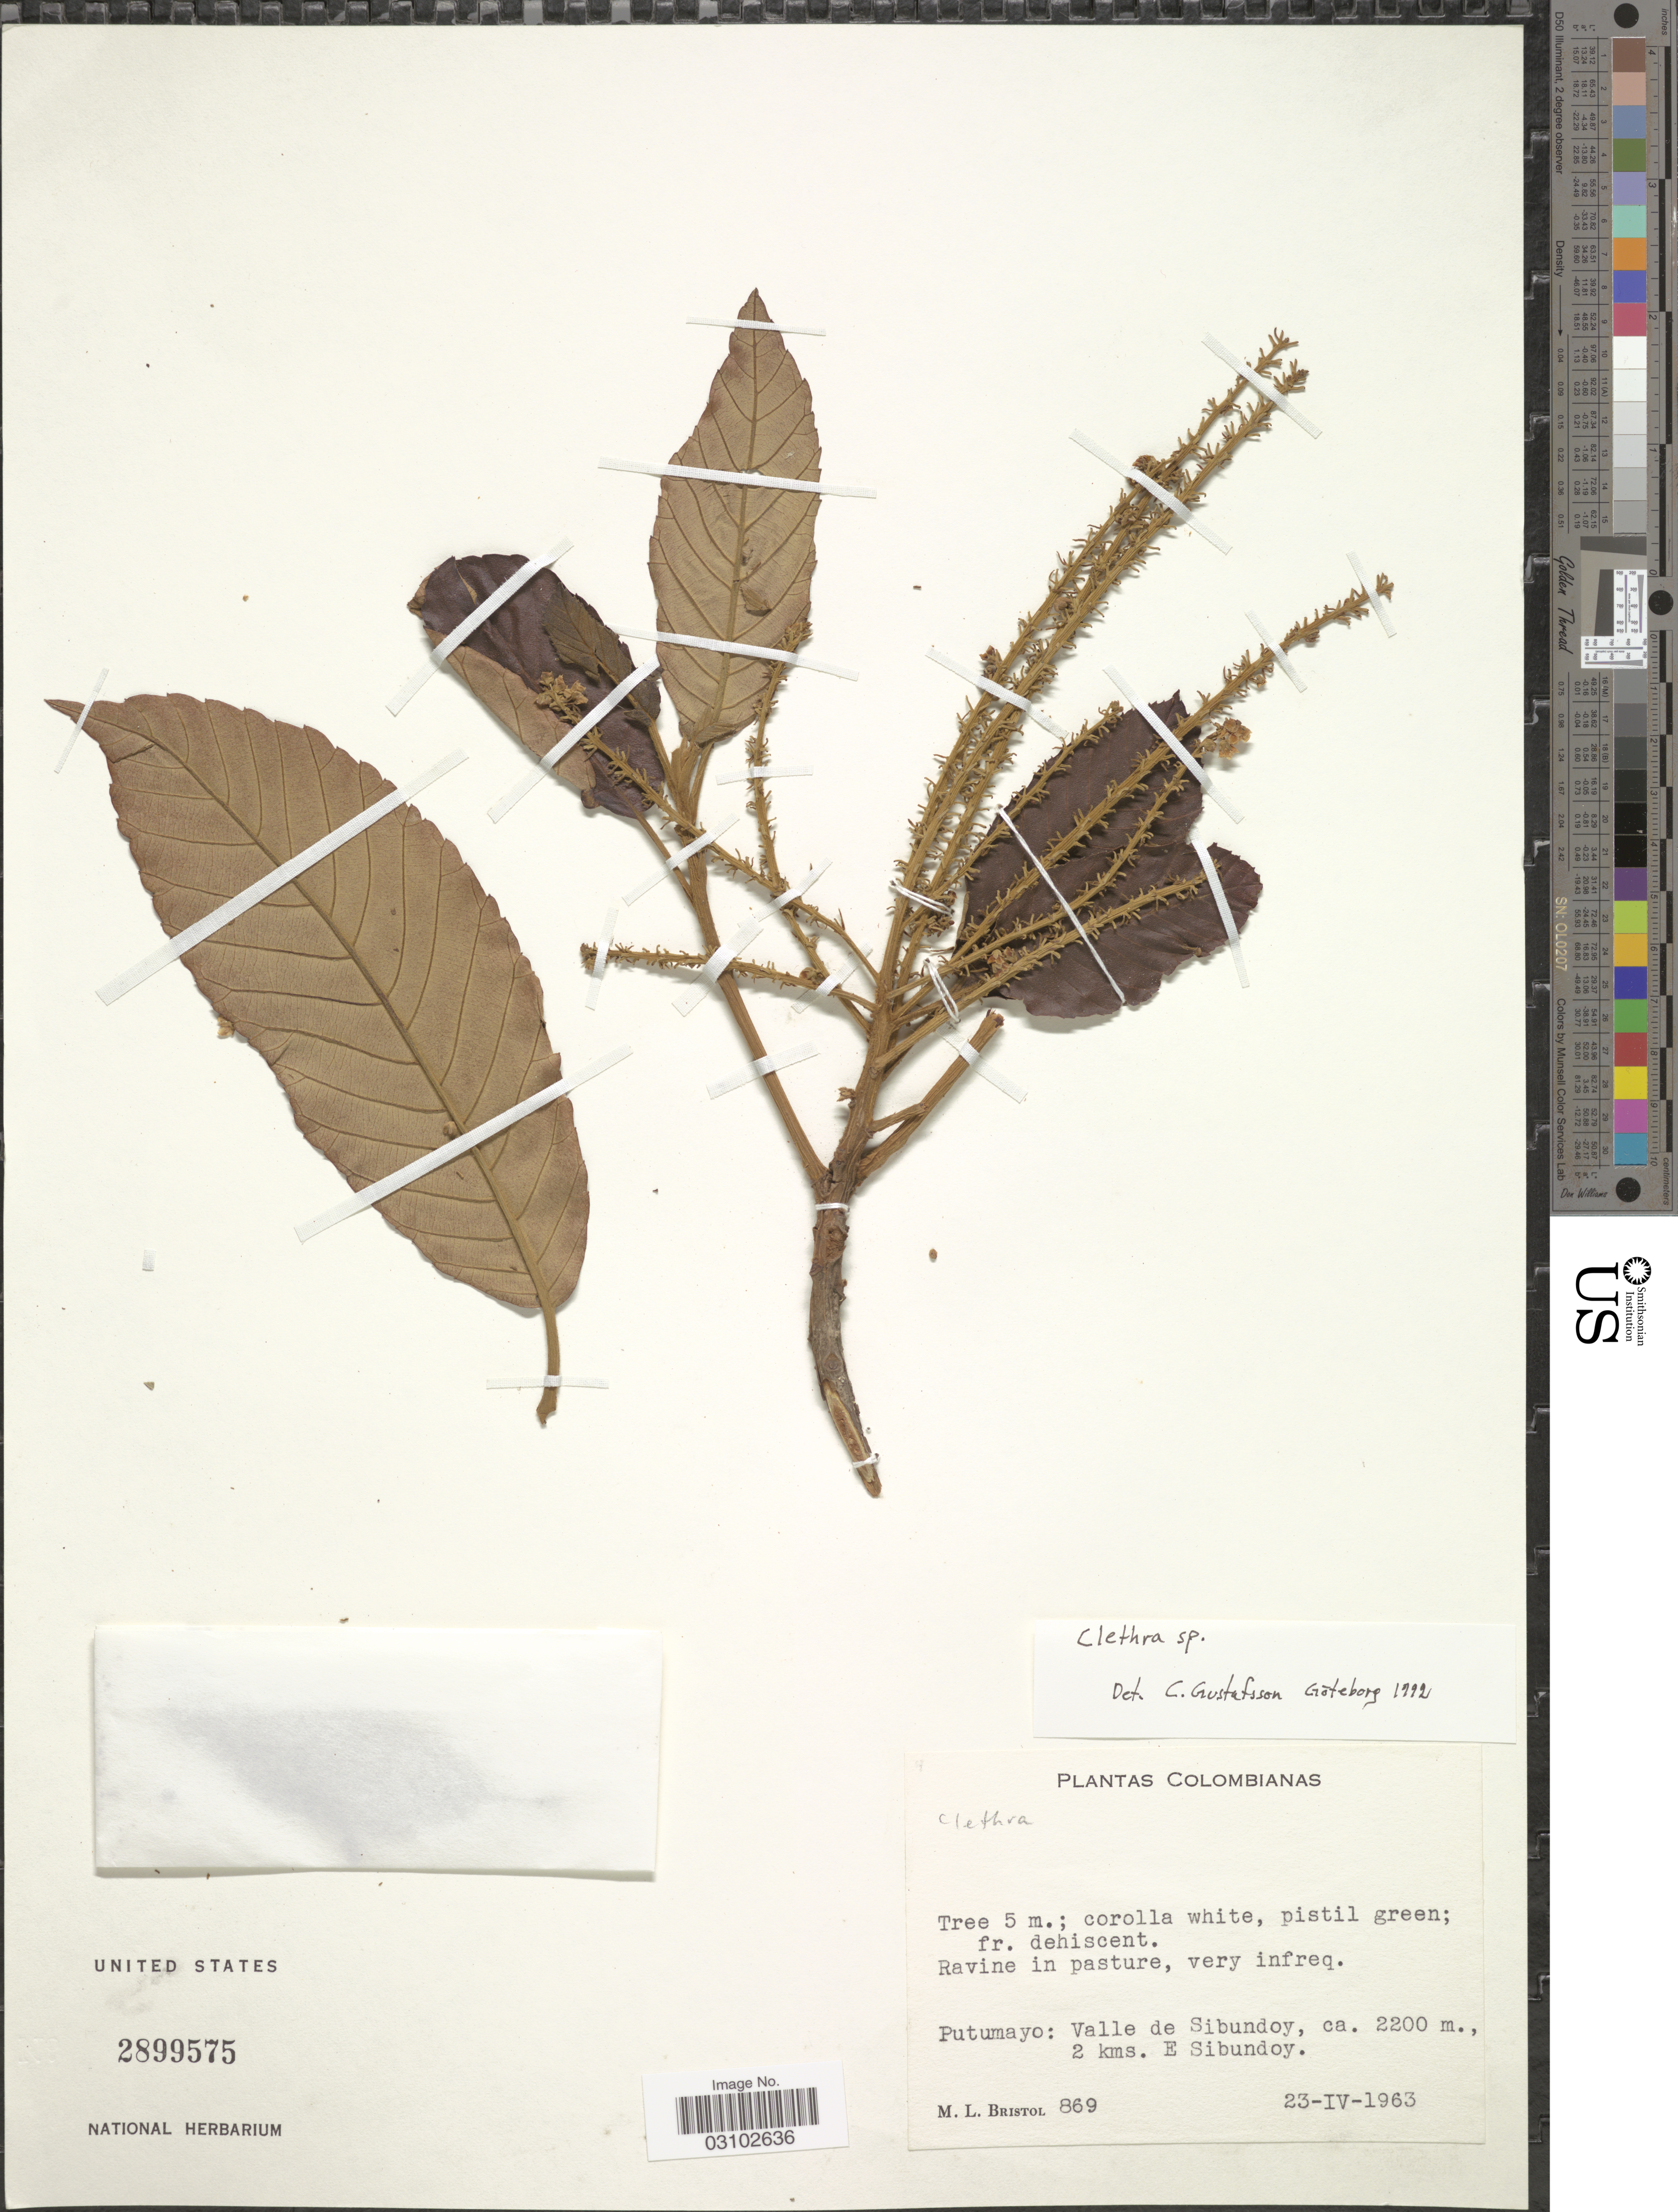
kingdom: Plantae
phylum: Tracheophyta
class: Magnoliopsida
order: Ericales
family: Clethraceae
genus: Clethra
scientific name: Clethra sp.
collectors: M. L. Bristol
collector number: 869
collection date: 1963-04-23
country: Colombia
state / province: Putumayo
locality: Valle de Sibundoy, 2 kms. E Sibundoy.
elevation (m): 2200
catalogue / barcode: US 2899575